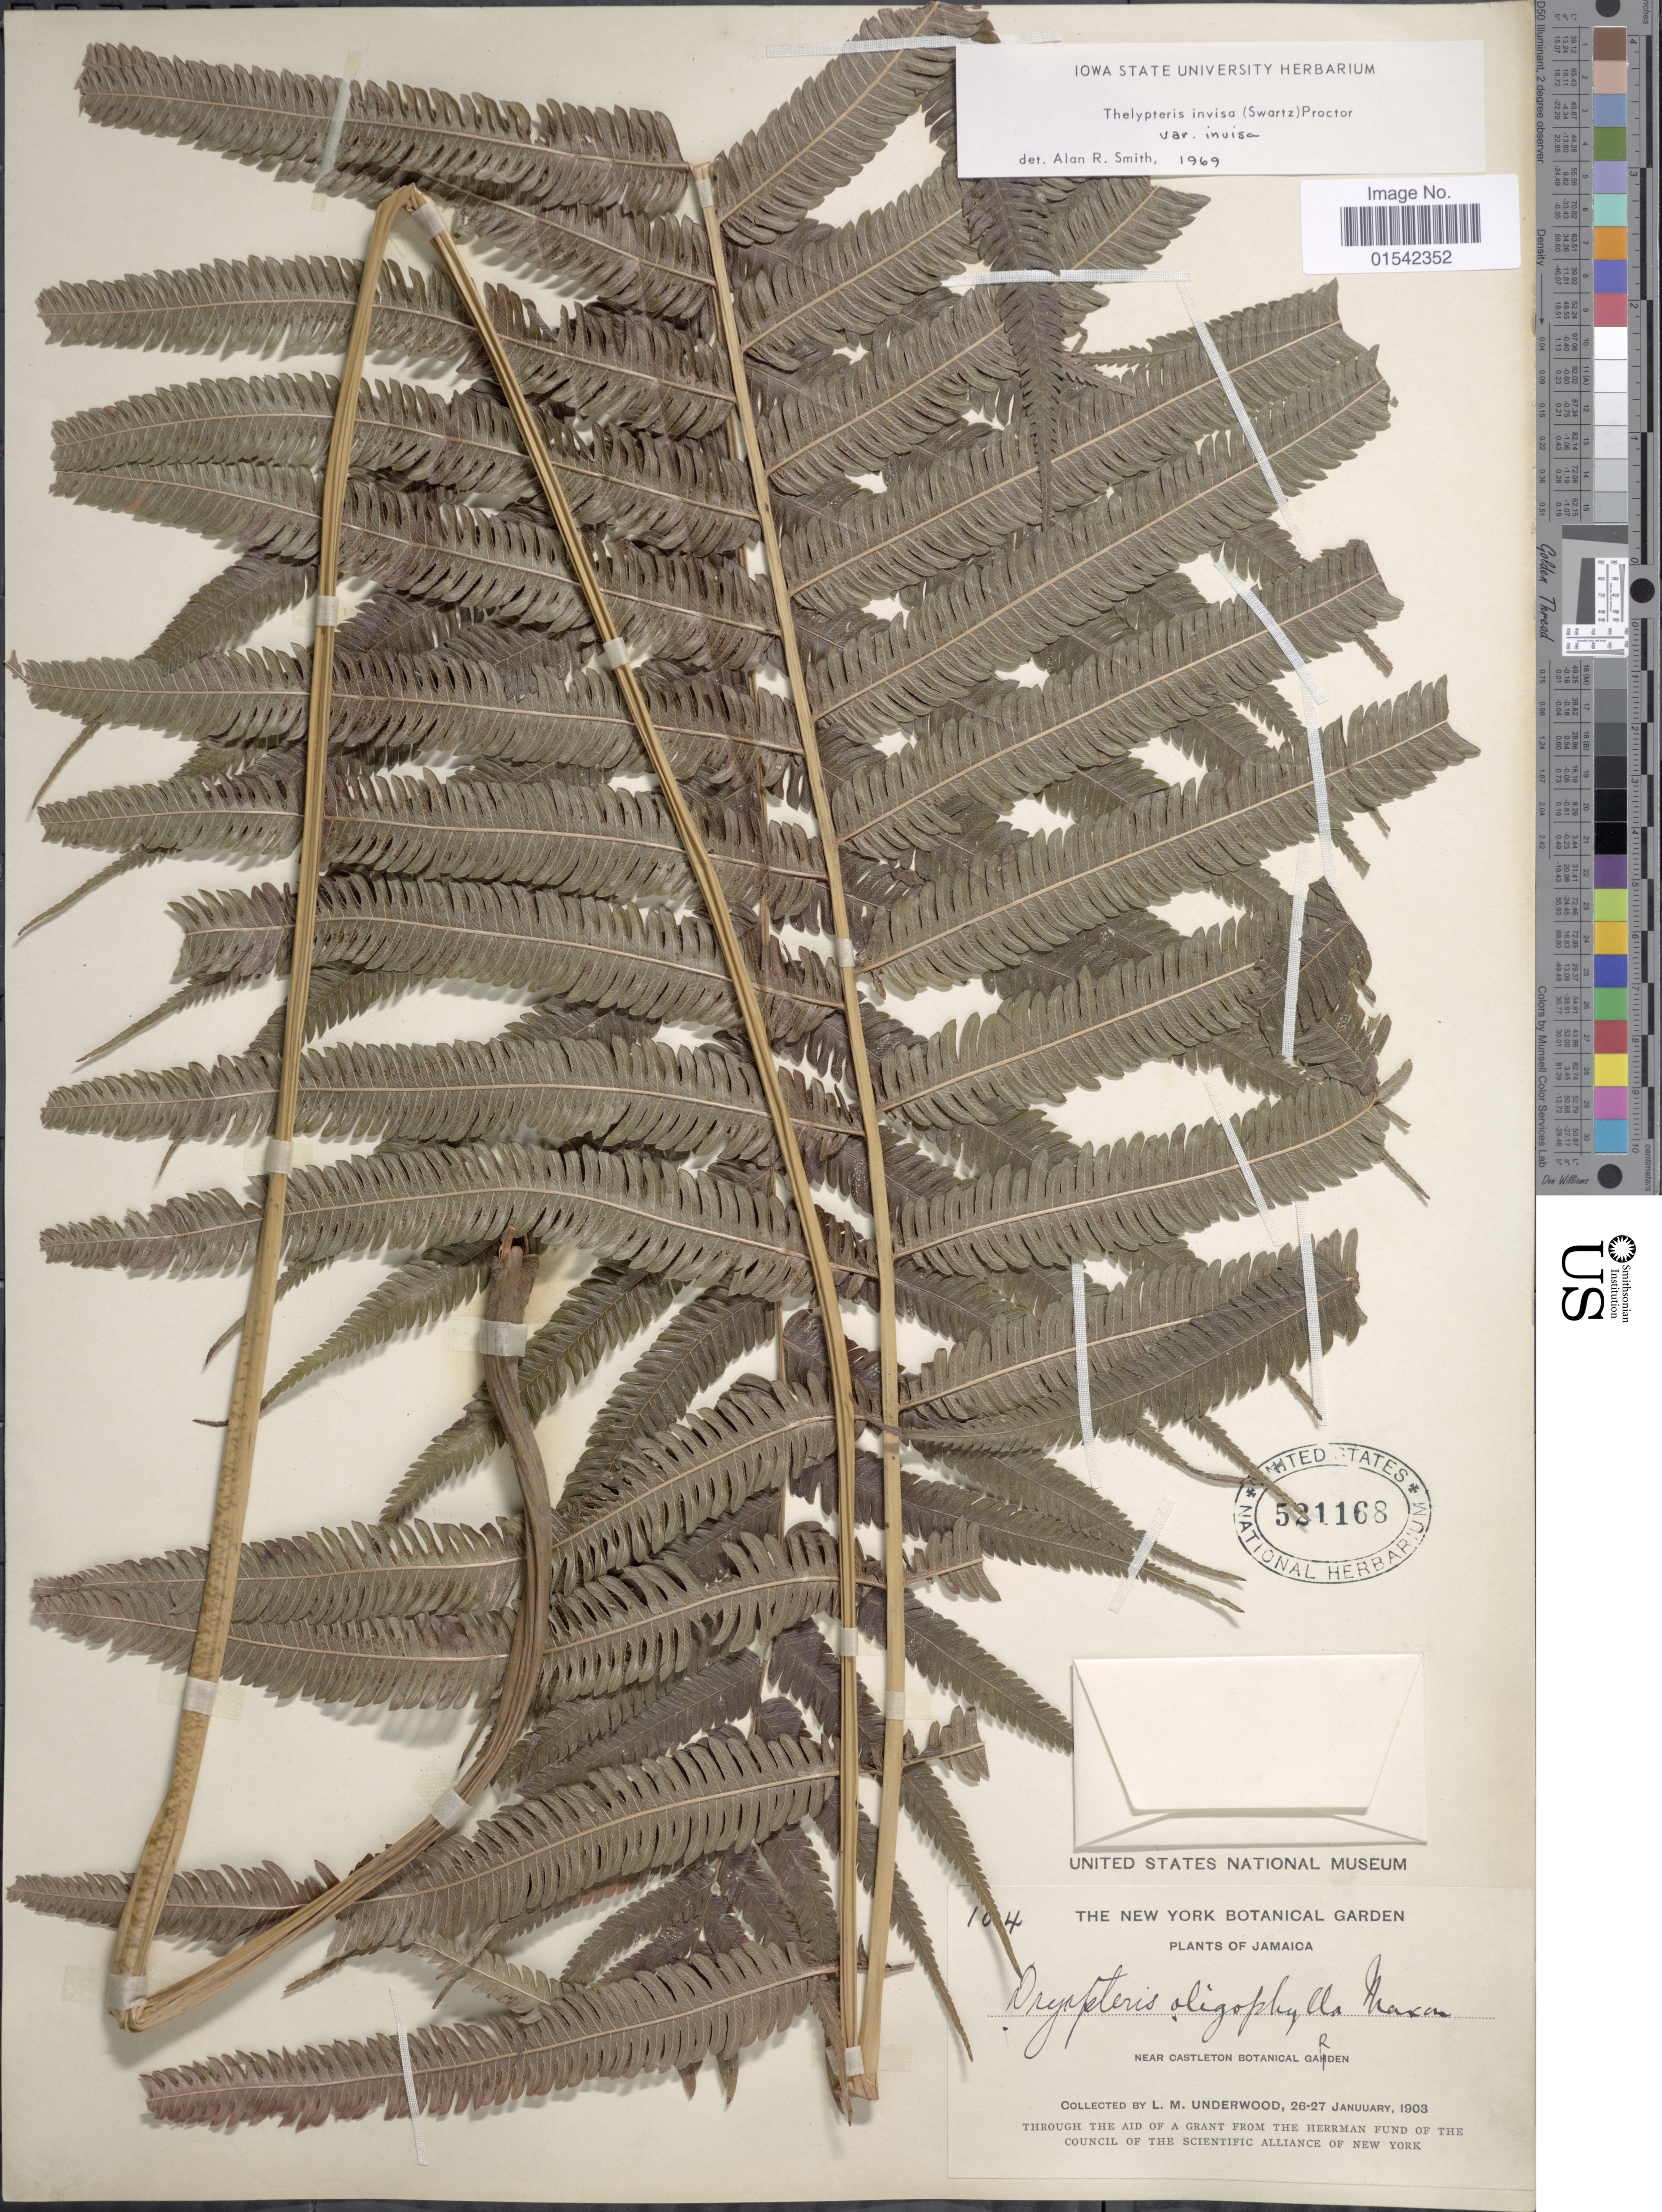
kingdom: Plantae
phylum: Tracheophyta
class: Polypodiopsida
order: Polypodiales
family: Thelypteridaceae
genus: Cyclosorus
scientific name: Cyclosorus grandis (A.R. Sm.) comb. nov., ined 2015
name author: (A.R. Sm.)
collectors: L. M. Underwood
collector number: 104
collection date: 1903-01-26/1903-01-27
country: Jamaica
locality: Near Castleton Botanical Garden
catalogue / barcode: US 521168